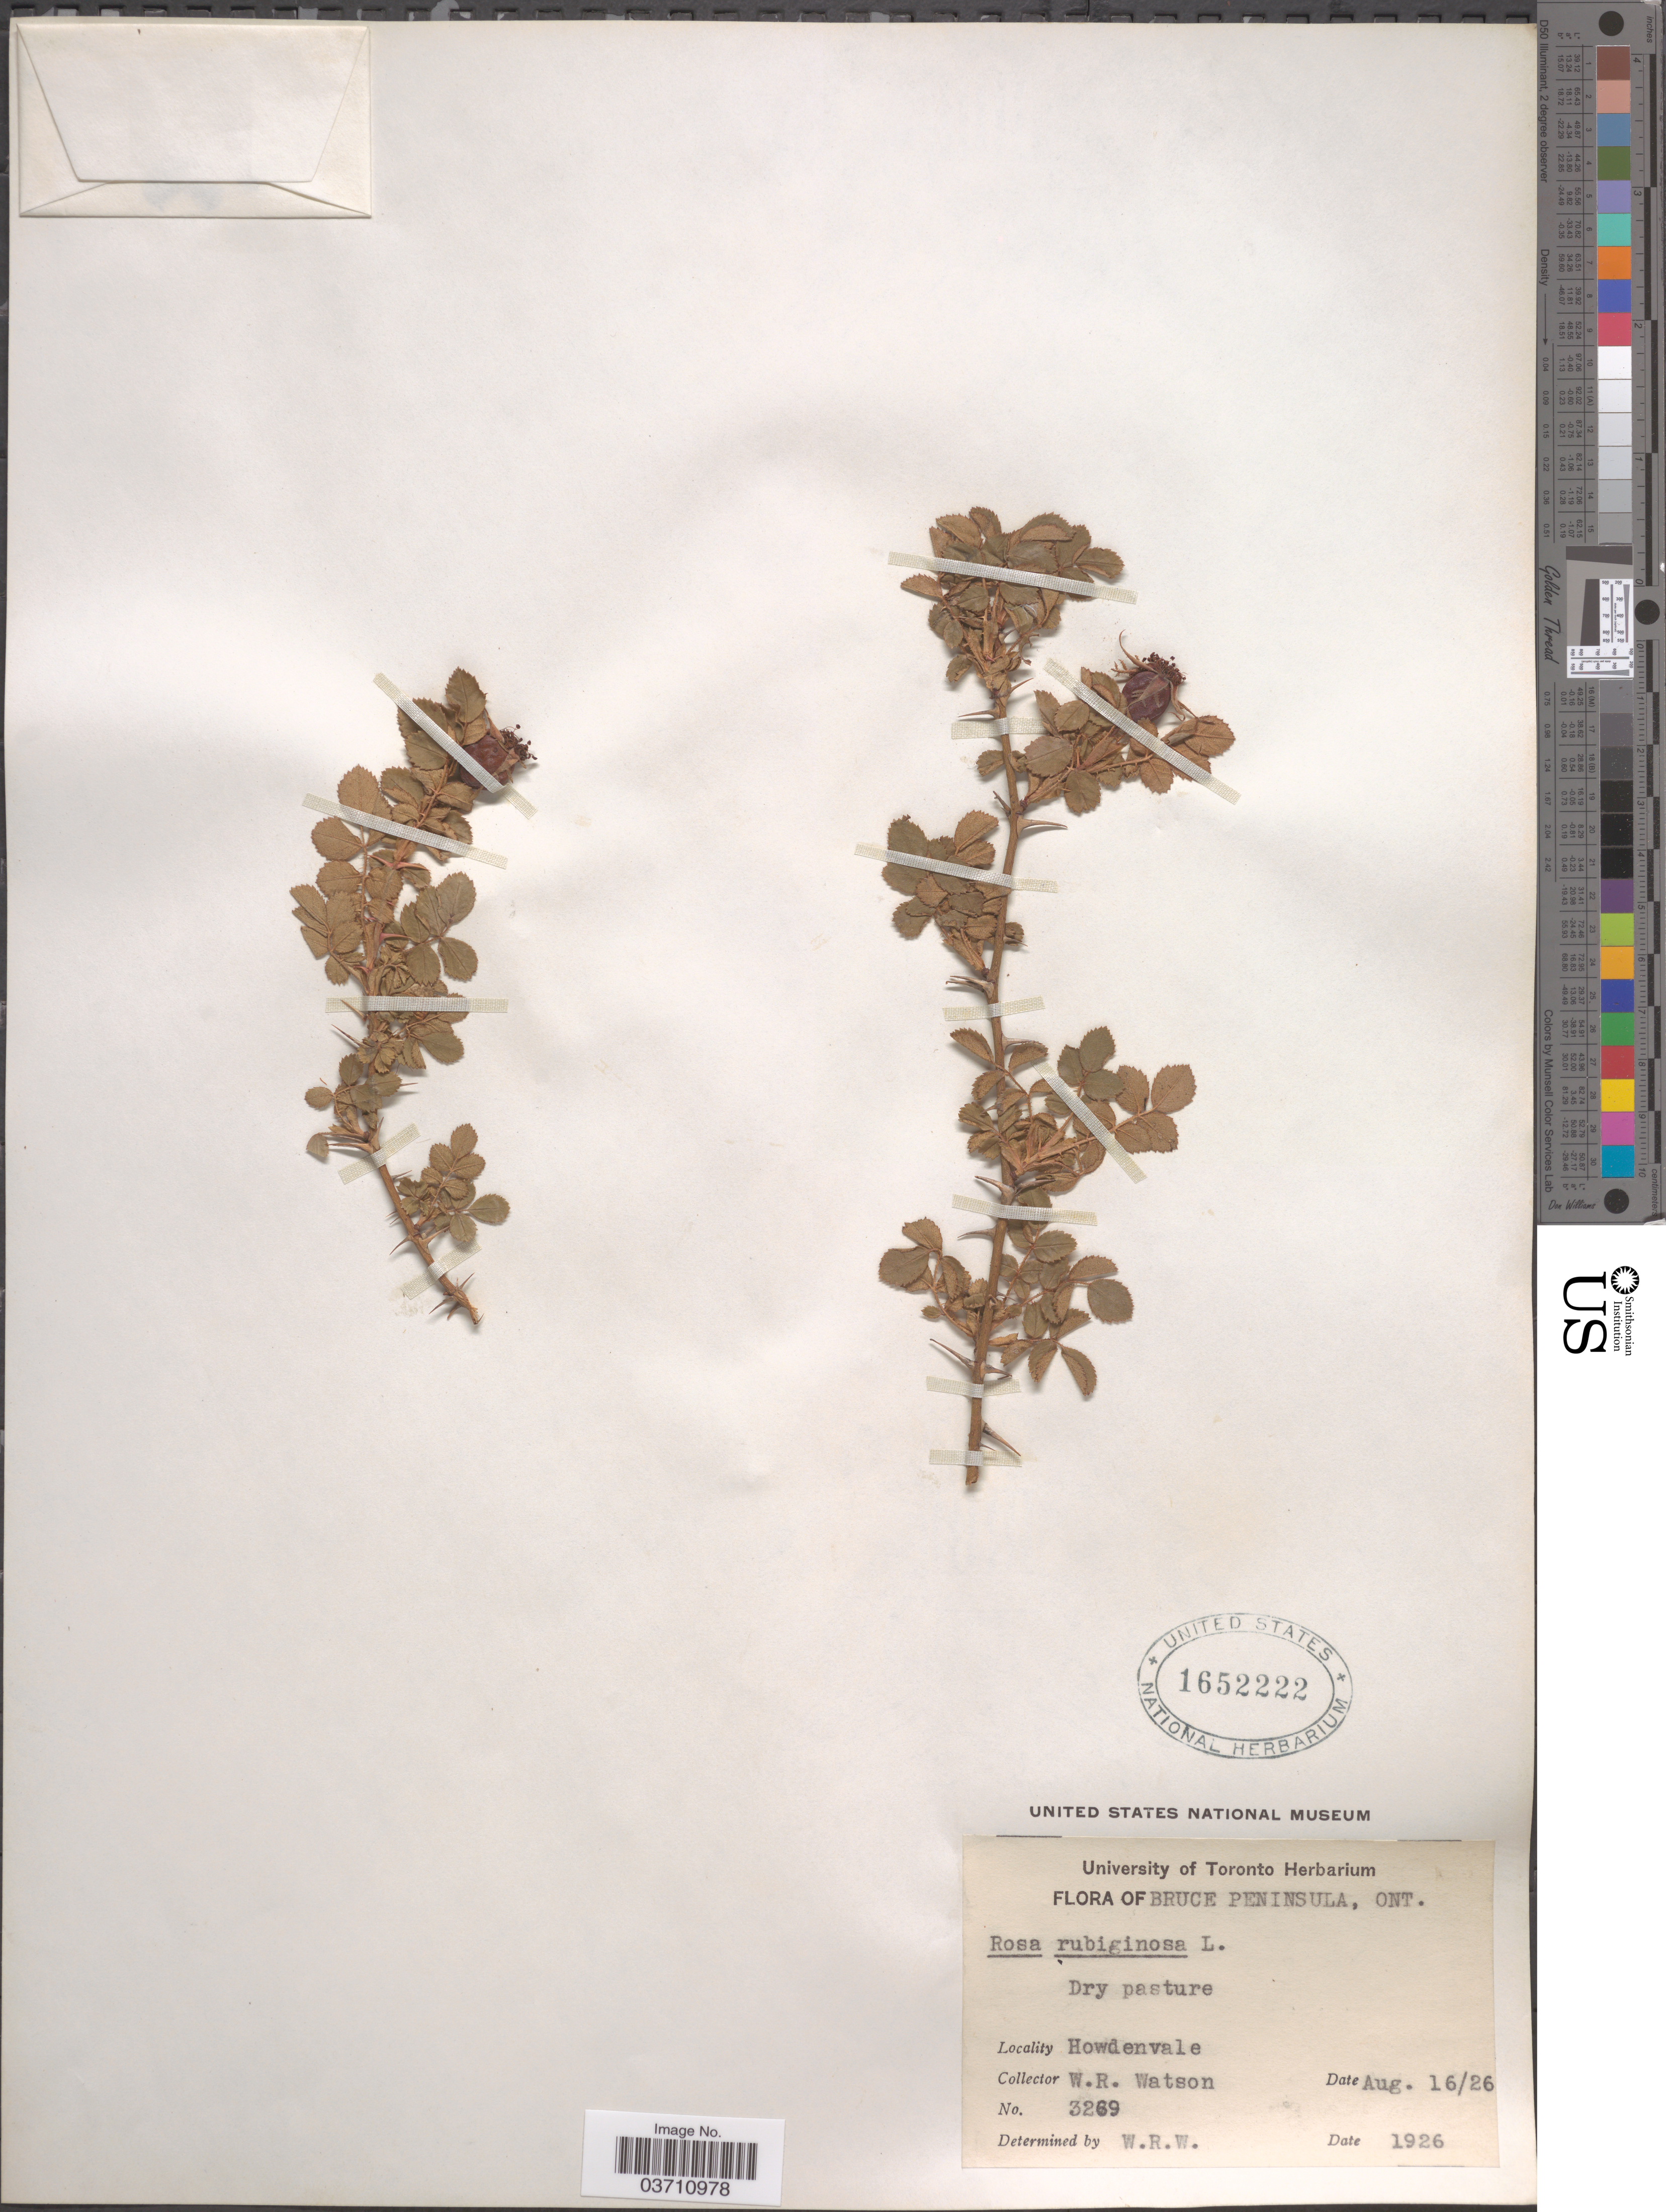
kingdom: Plantae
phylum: Tracheophyta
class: Magnoliopsida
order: Rosales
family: Rosaceae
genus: Rosa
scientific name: Rosa eglanteria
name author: L.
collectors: W. R. Watson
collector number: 3269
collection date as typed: Transcribed d/m/y: 16/8/26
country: Canada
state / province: Ontario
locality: Bruce Peninsula. Howdenvale.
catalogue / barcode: US 1652222